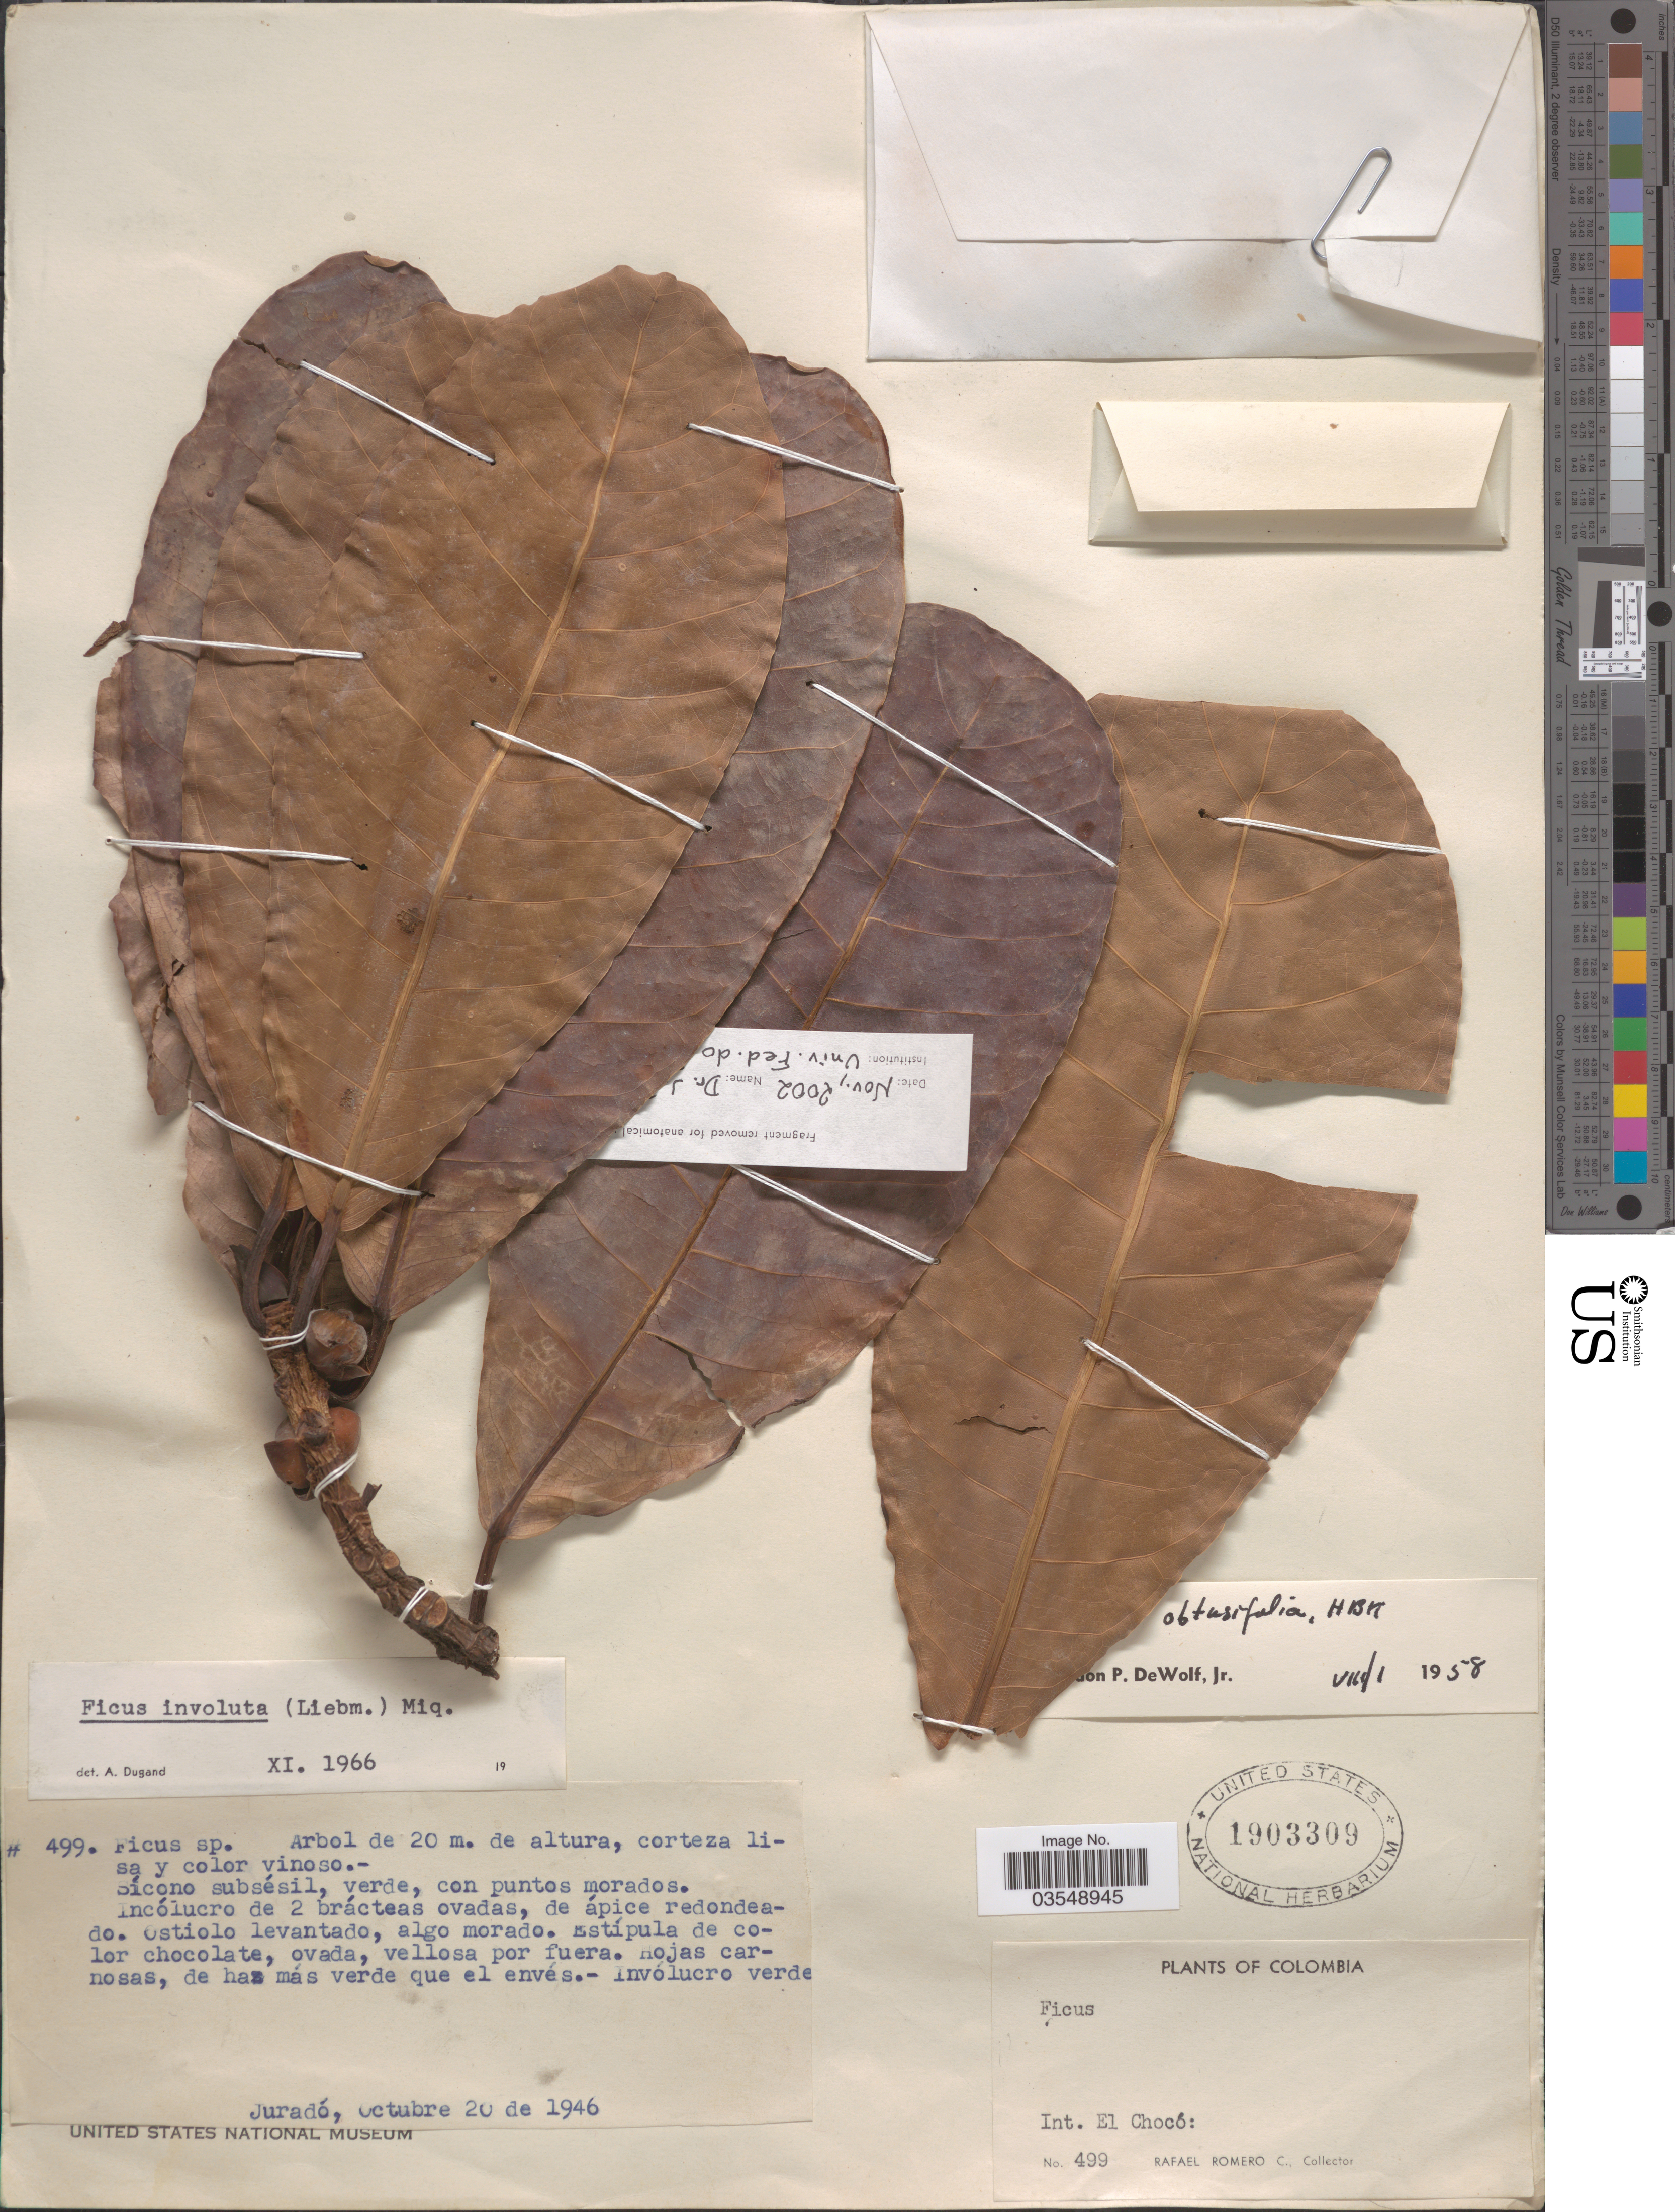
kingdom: Plantae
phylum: Tracheophyta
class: Magnoliopsida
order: Rosales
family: Moraceae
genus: Ficus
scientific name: Ficus obtusifolia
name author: Kunth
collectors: R. Romero Castañeda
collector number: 499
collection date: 1946-10-20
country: Colombia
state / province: Chocó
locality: Int. El Chocó. Juradó.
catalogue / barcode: US 1903309